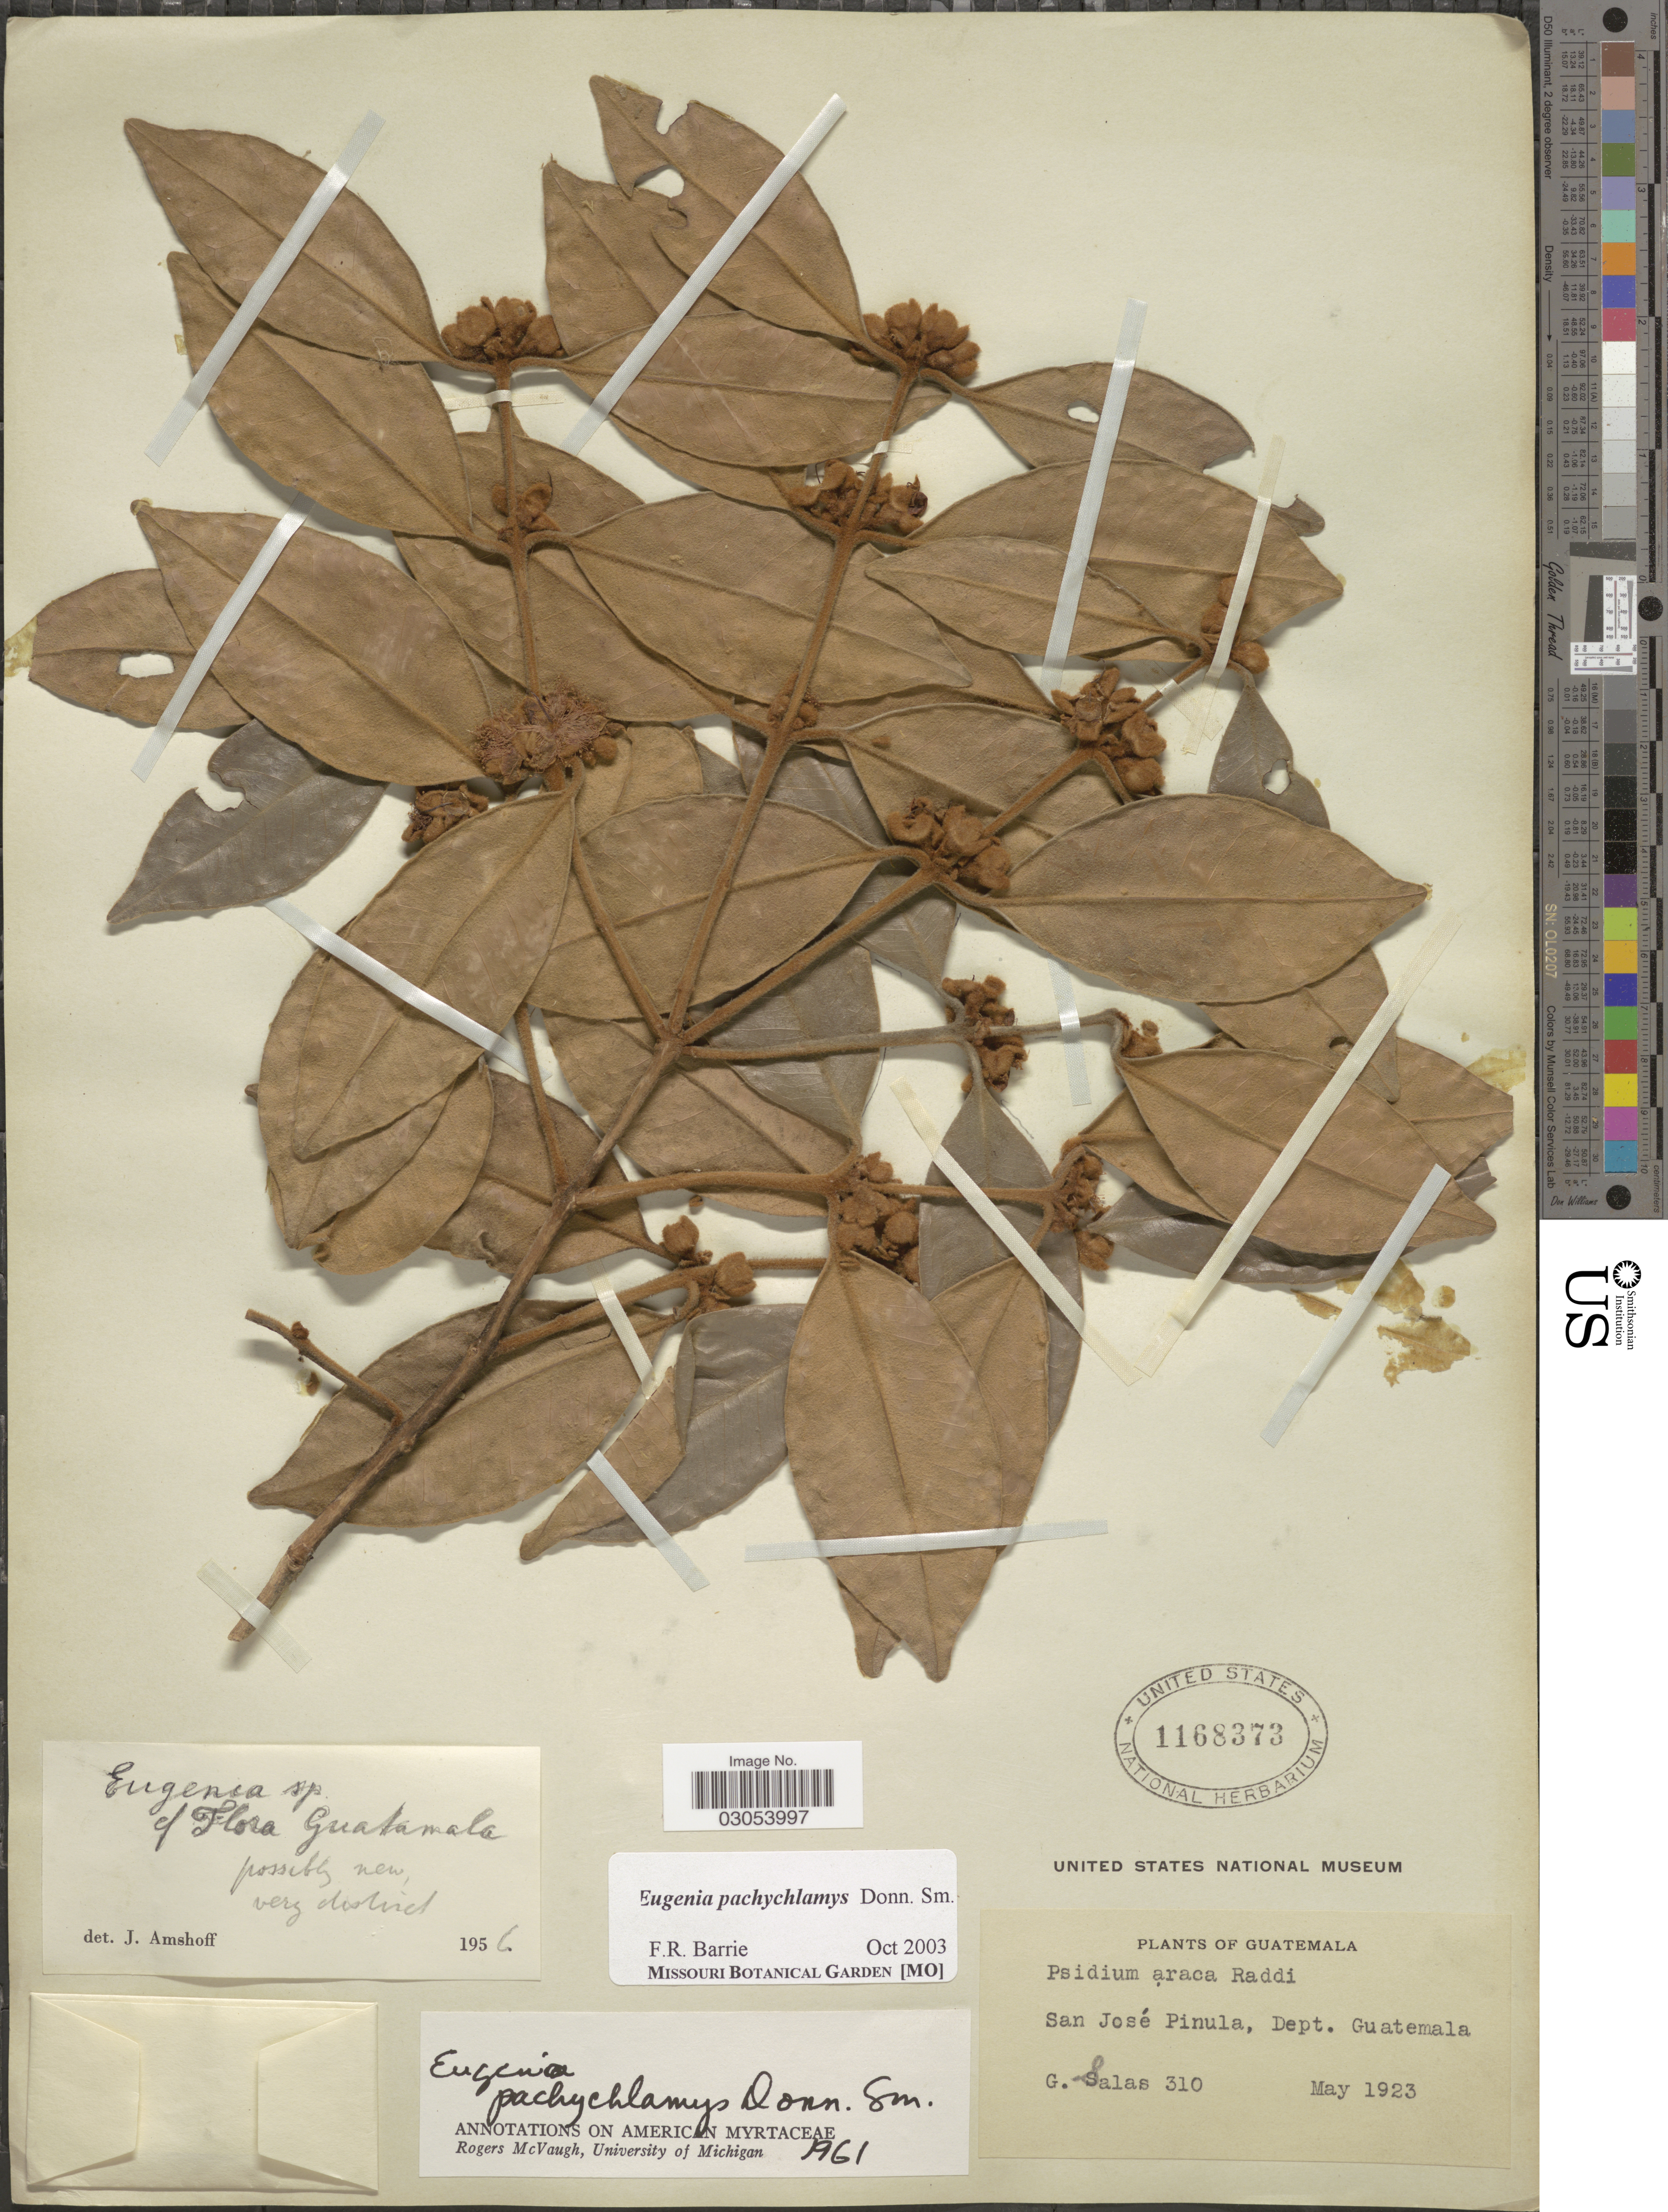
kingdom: Plantae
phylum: Tracheophyta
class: Magnoliopsida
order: Myrtales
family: Myrtaceae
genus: Eugenia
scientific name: Eugenia pachychlamys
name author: Donn. Sm.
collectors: G. Salas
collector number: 310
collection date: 1923-05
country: Guatemala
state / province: Guatemala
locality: San José Pinula, Dept. Guatemala.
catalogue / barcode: US 1168373